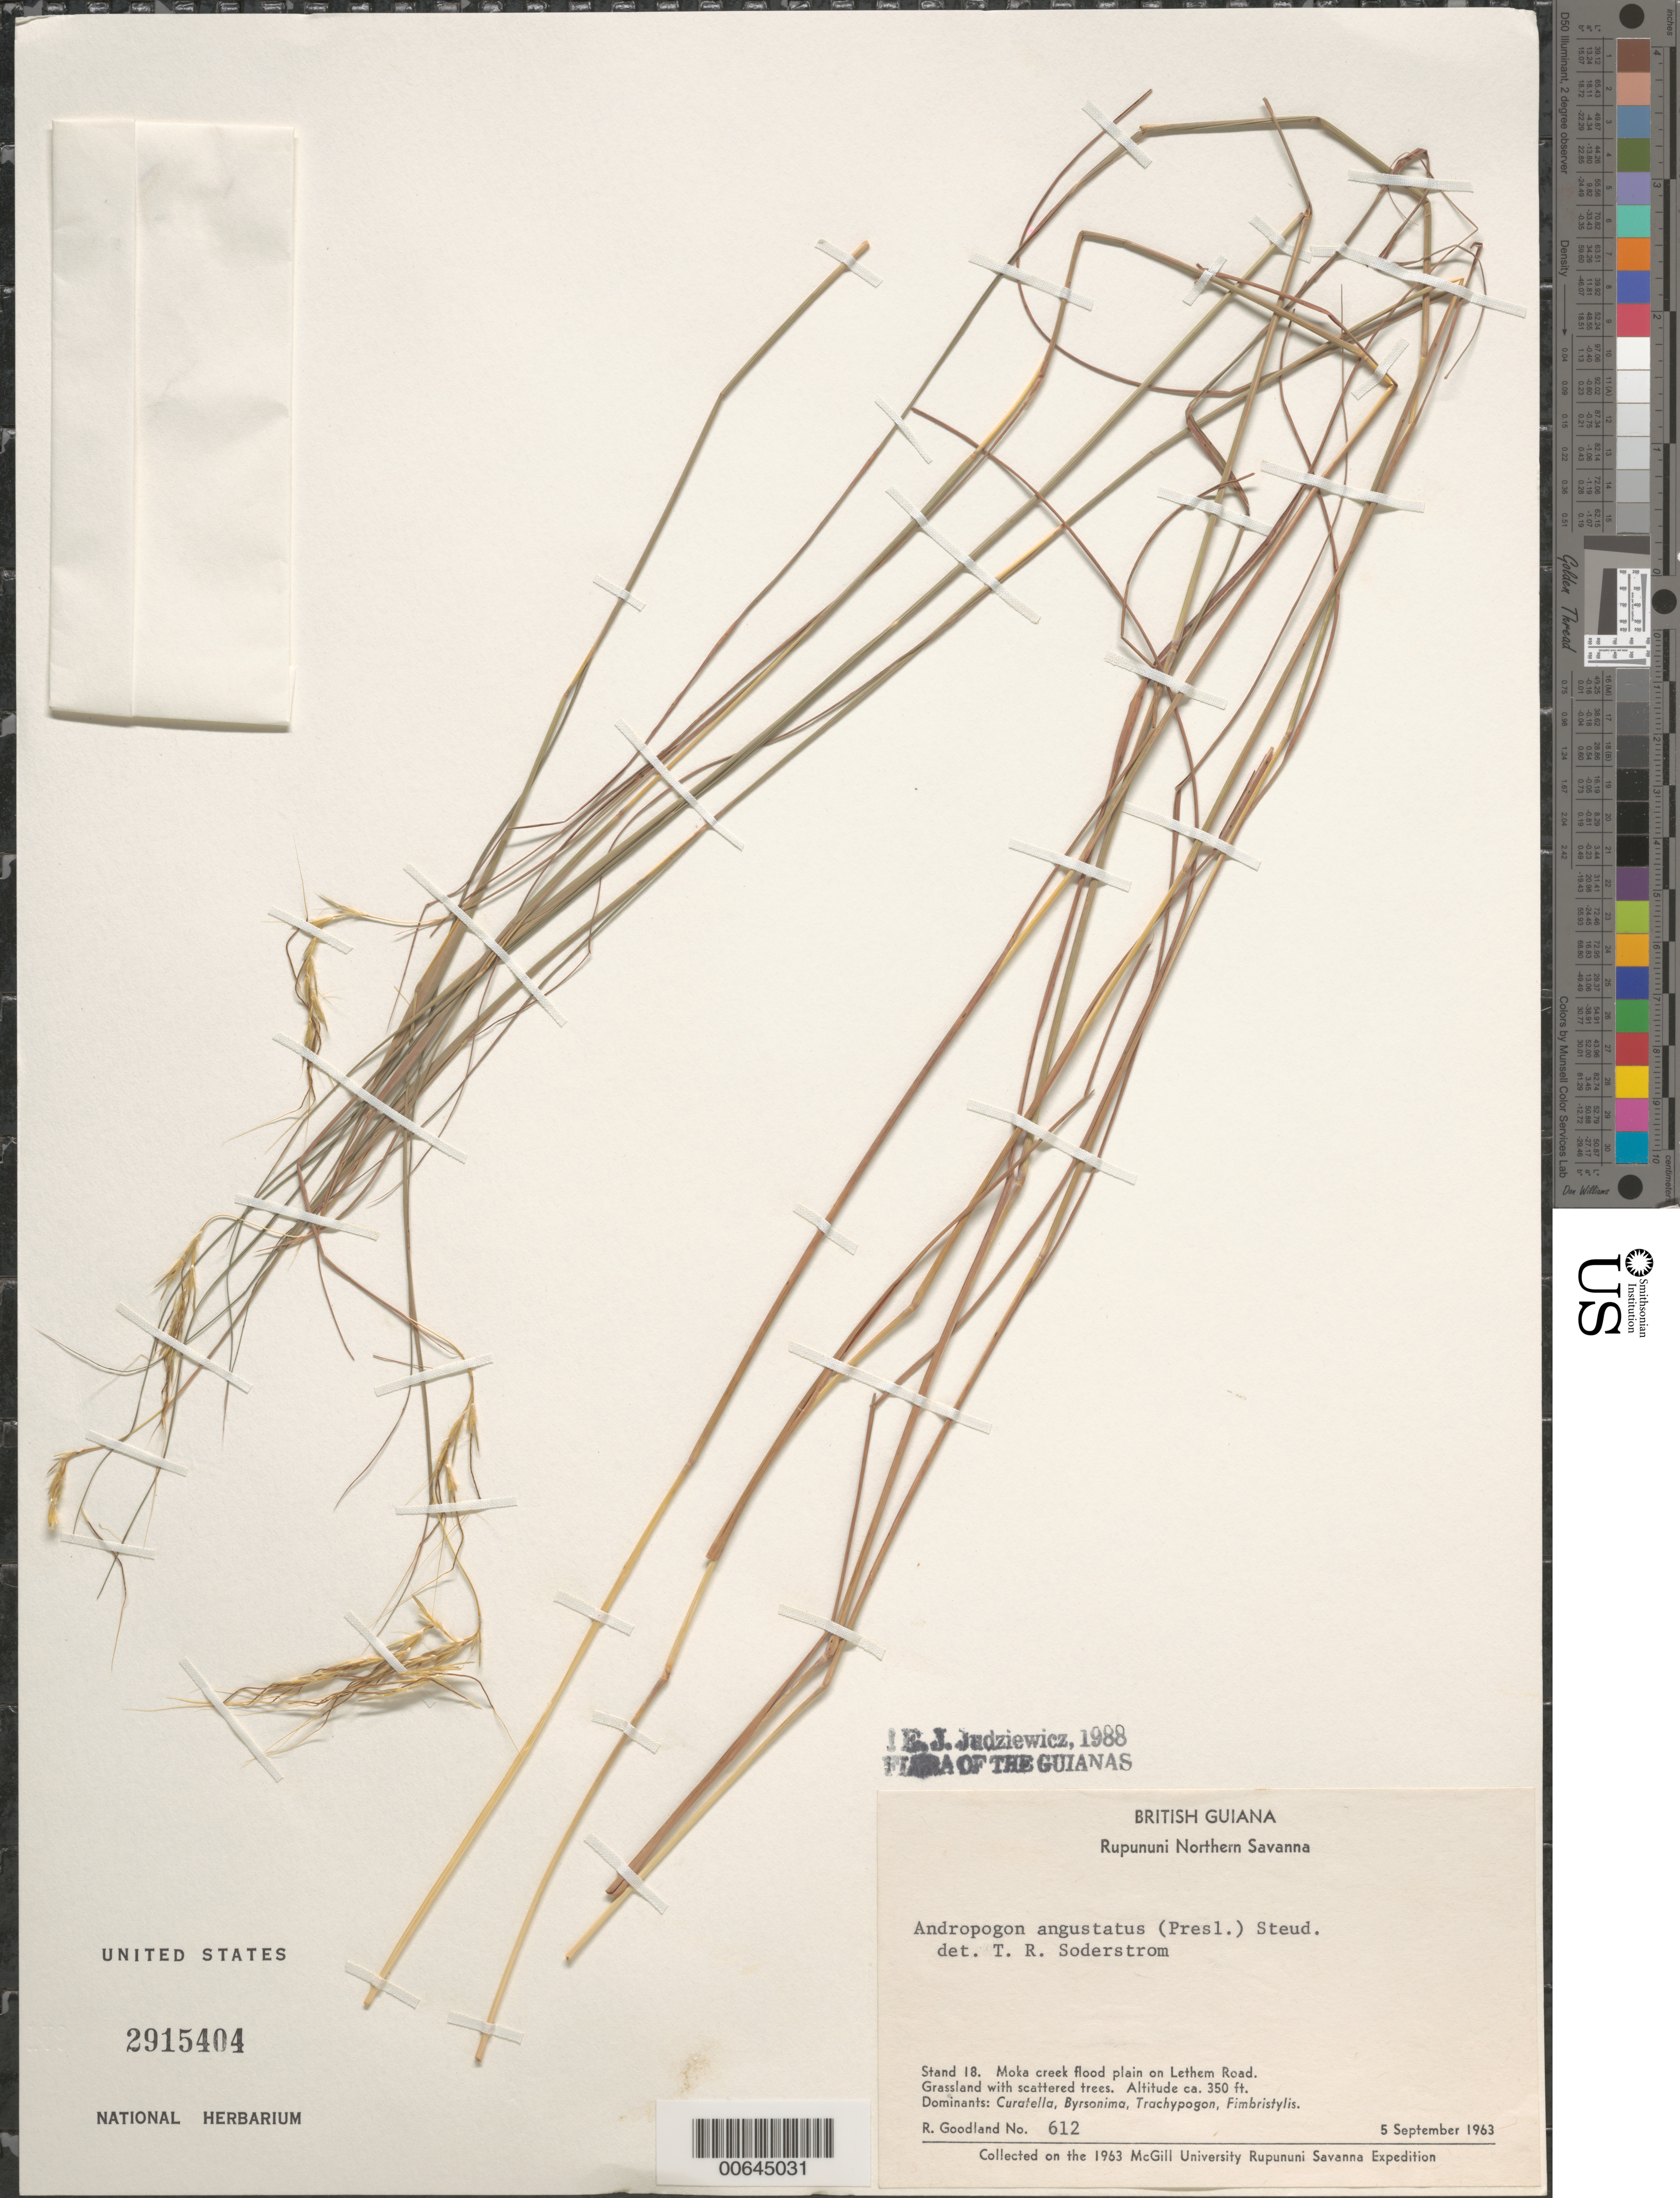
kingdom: Plantae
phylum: Tracheophyta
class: Liliopsida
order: Poales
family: Poaceae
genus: Andropogon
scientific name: Andropogon bicornis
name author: L.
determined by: Judziewicz, E. J.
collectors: R. Goodland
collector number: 612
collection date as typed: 5-Sep-63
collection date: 1963-09-05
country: Guyana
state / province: U. Takutu-U. Essequibo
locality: Rupununi Northern Savanna, Moka Creek flood plain on Lethem Road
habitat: Grassland with scattered trees. Dominants: Curatella, Byrsonima, Trachypogon, Fimbristylis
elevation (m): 107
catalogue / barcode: US 2915404